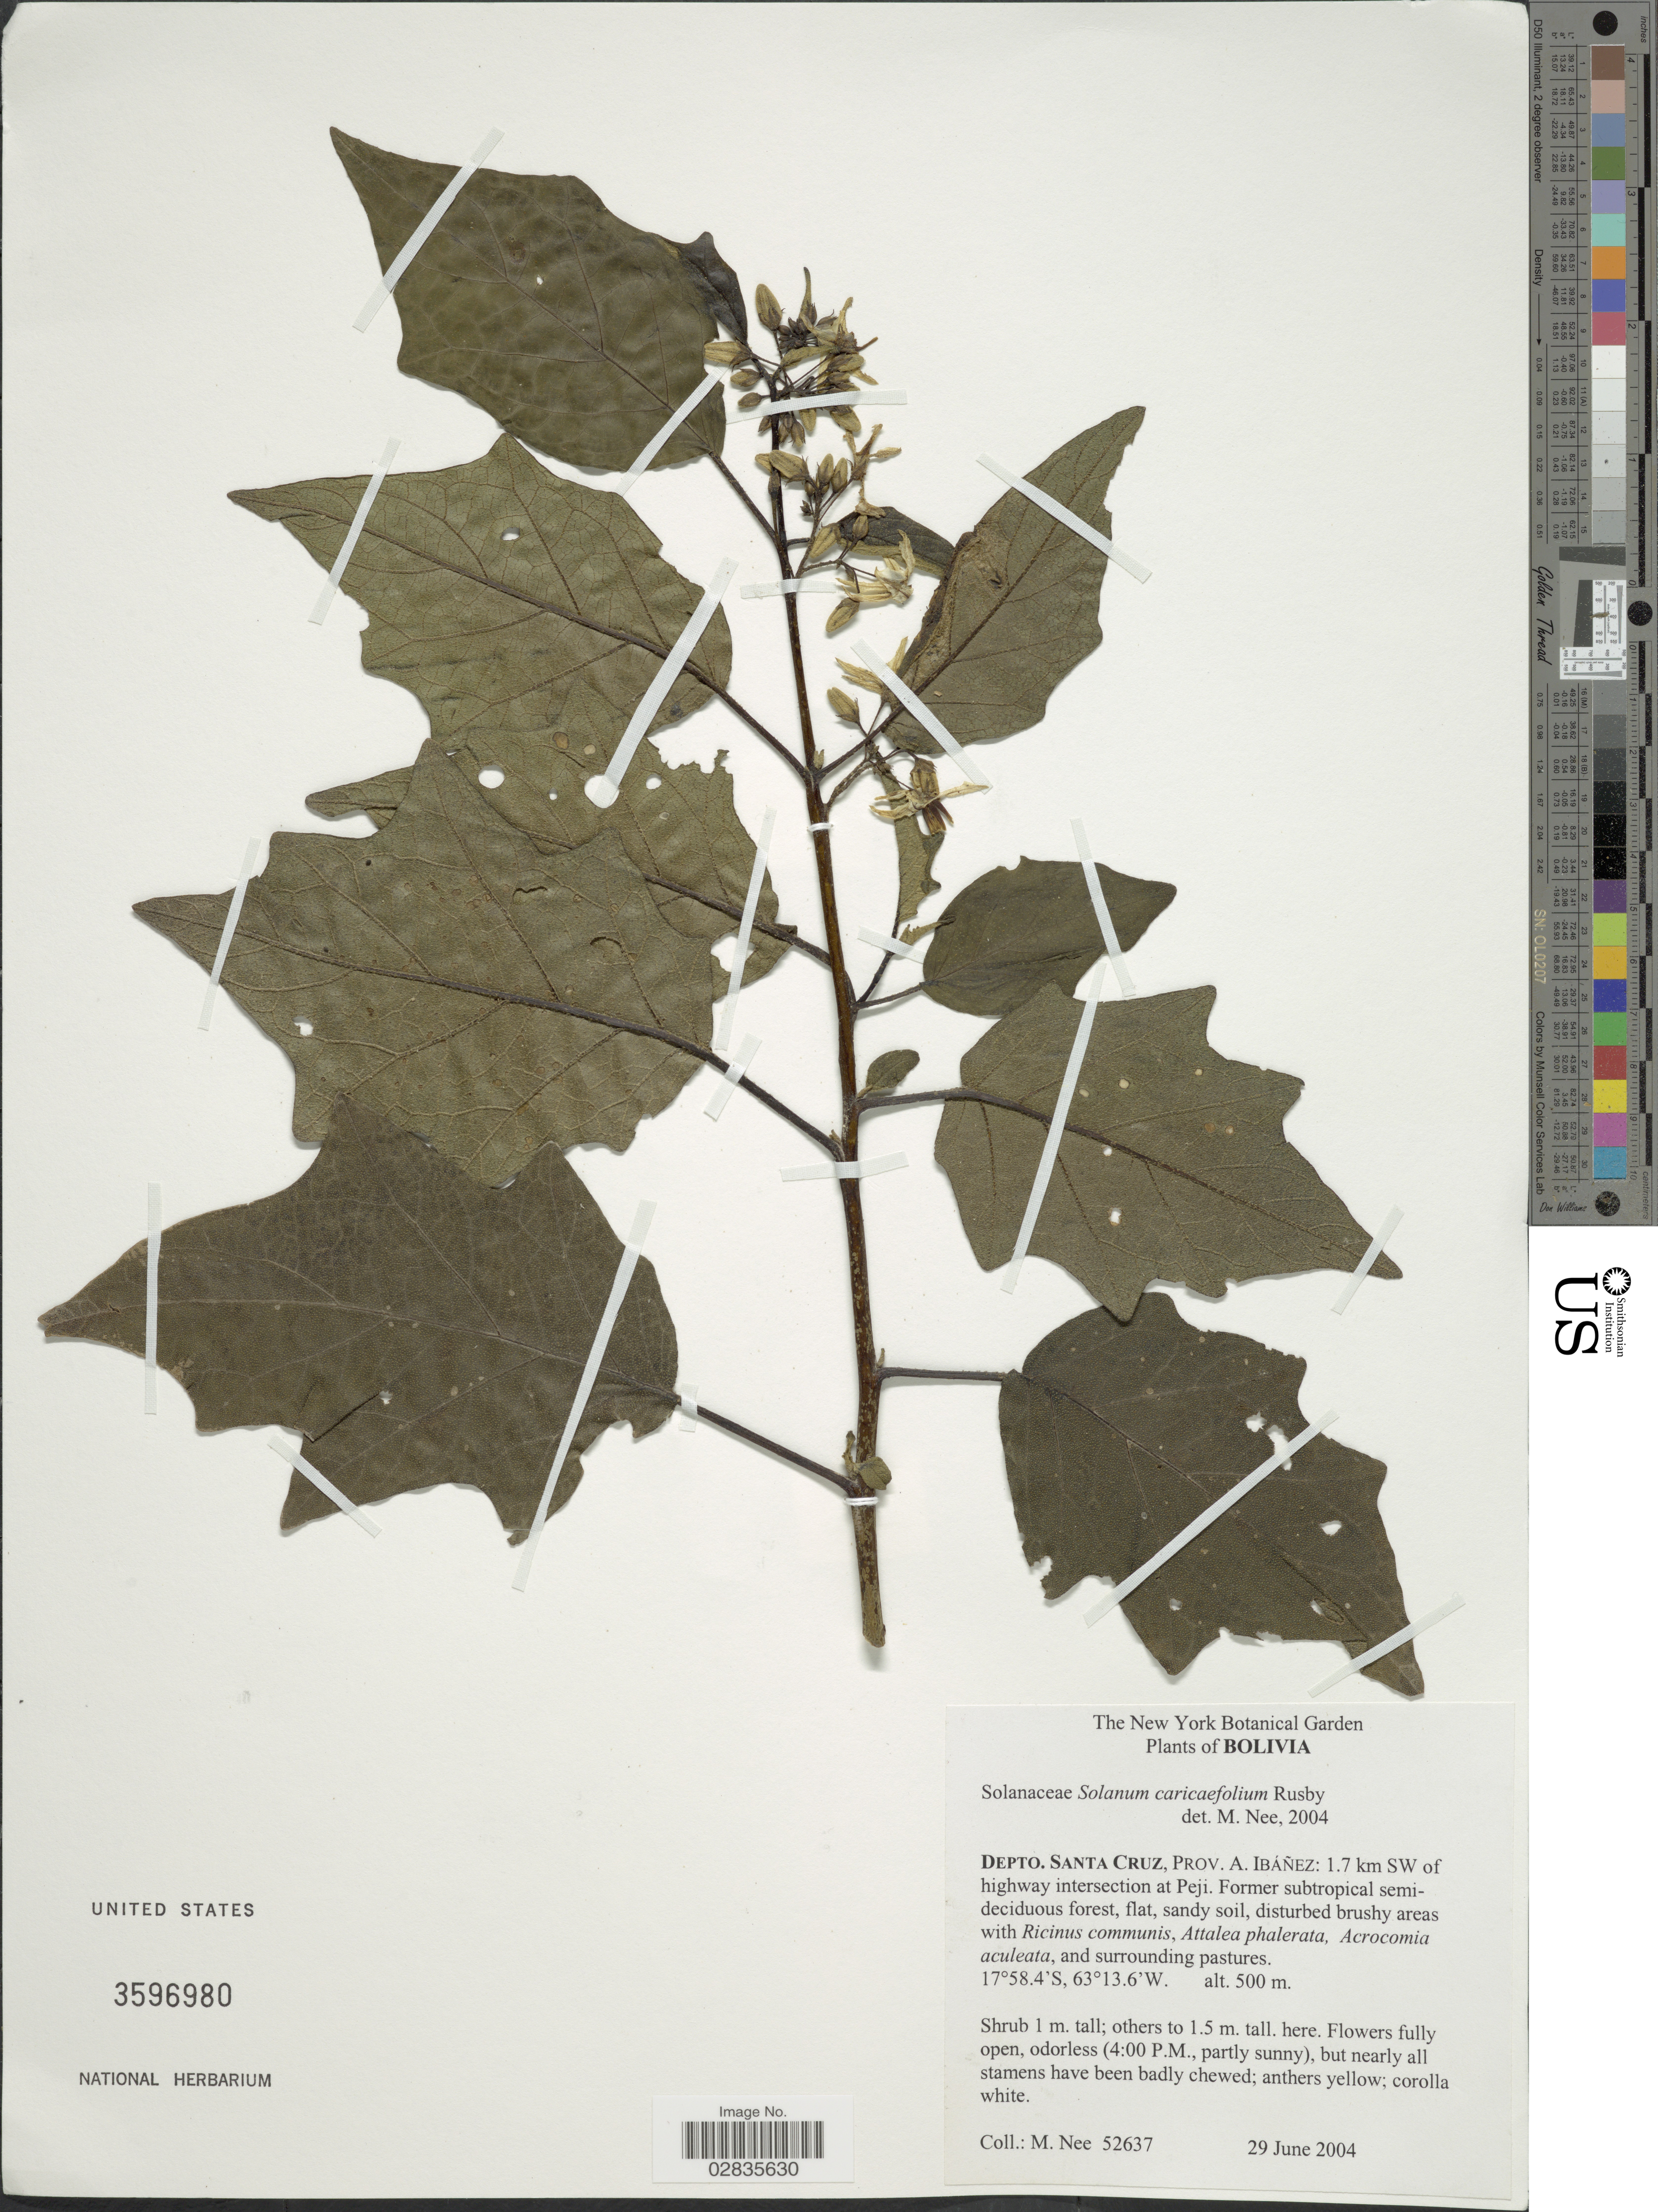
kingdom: Plantae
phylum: Tracheophyta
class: Magnoliopsida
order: Solanales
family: Solanaceae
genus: Solanum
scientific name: Solanum caricaefolium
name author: Rusby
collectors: M. Nee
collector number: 52637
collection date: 2004-06-29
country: Bolivia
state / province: Santa Cruz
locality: Depto. Santa Cruz, Prov. A. Ibáñez: 1.7 km SW of highway intersection at Peji.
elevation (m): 500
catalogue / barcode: US 3596980